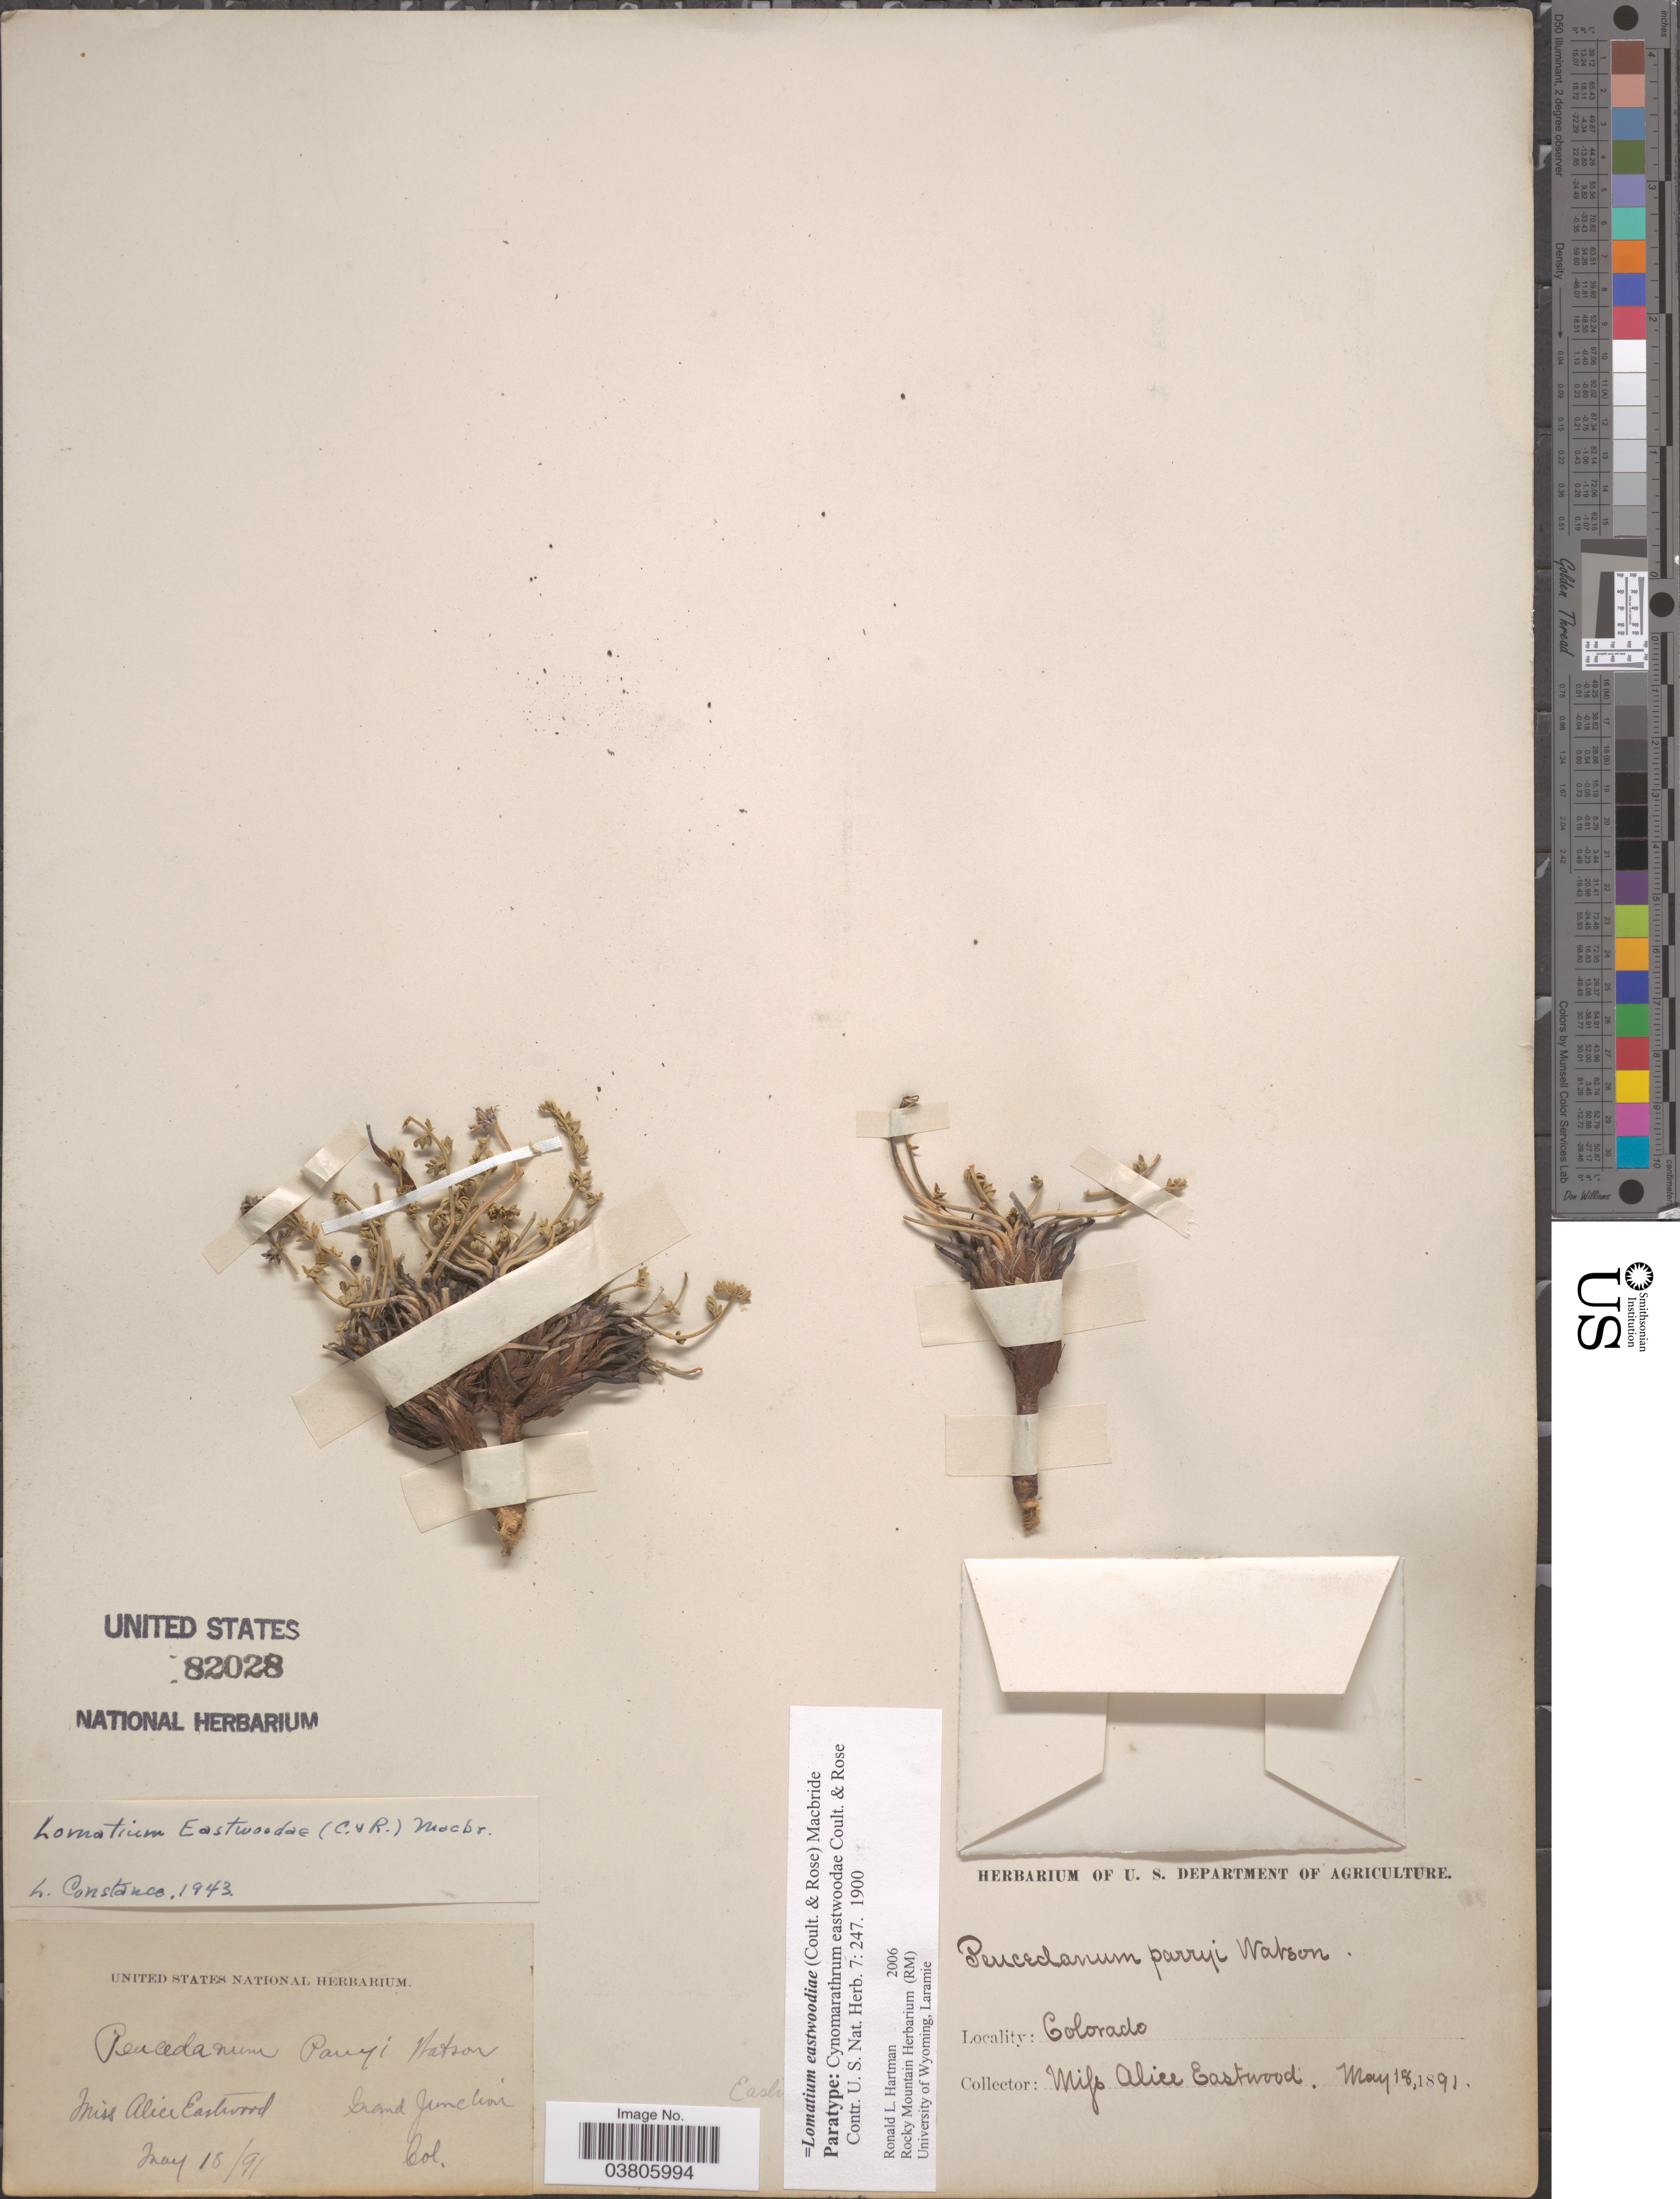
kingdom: Plantae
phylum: Tracheophyta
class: Magnoliopsida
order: Apiales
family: Apiaceae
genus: Lomatium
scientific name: Lomatium eastwoodiae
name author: (J.M. Coult. & Rose) J.F. Macbr.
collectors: A. Eastwood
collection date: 1891-05-18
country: United States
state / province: Colorado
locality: Grand Junction.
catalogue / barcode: US 82028